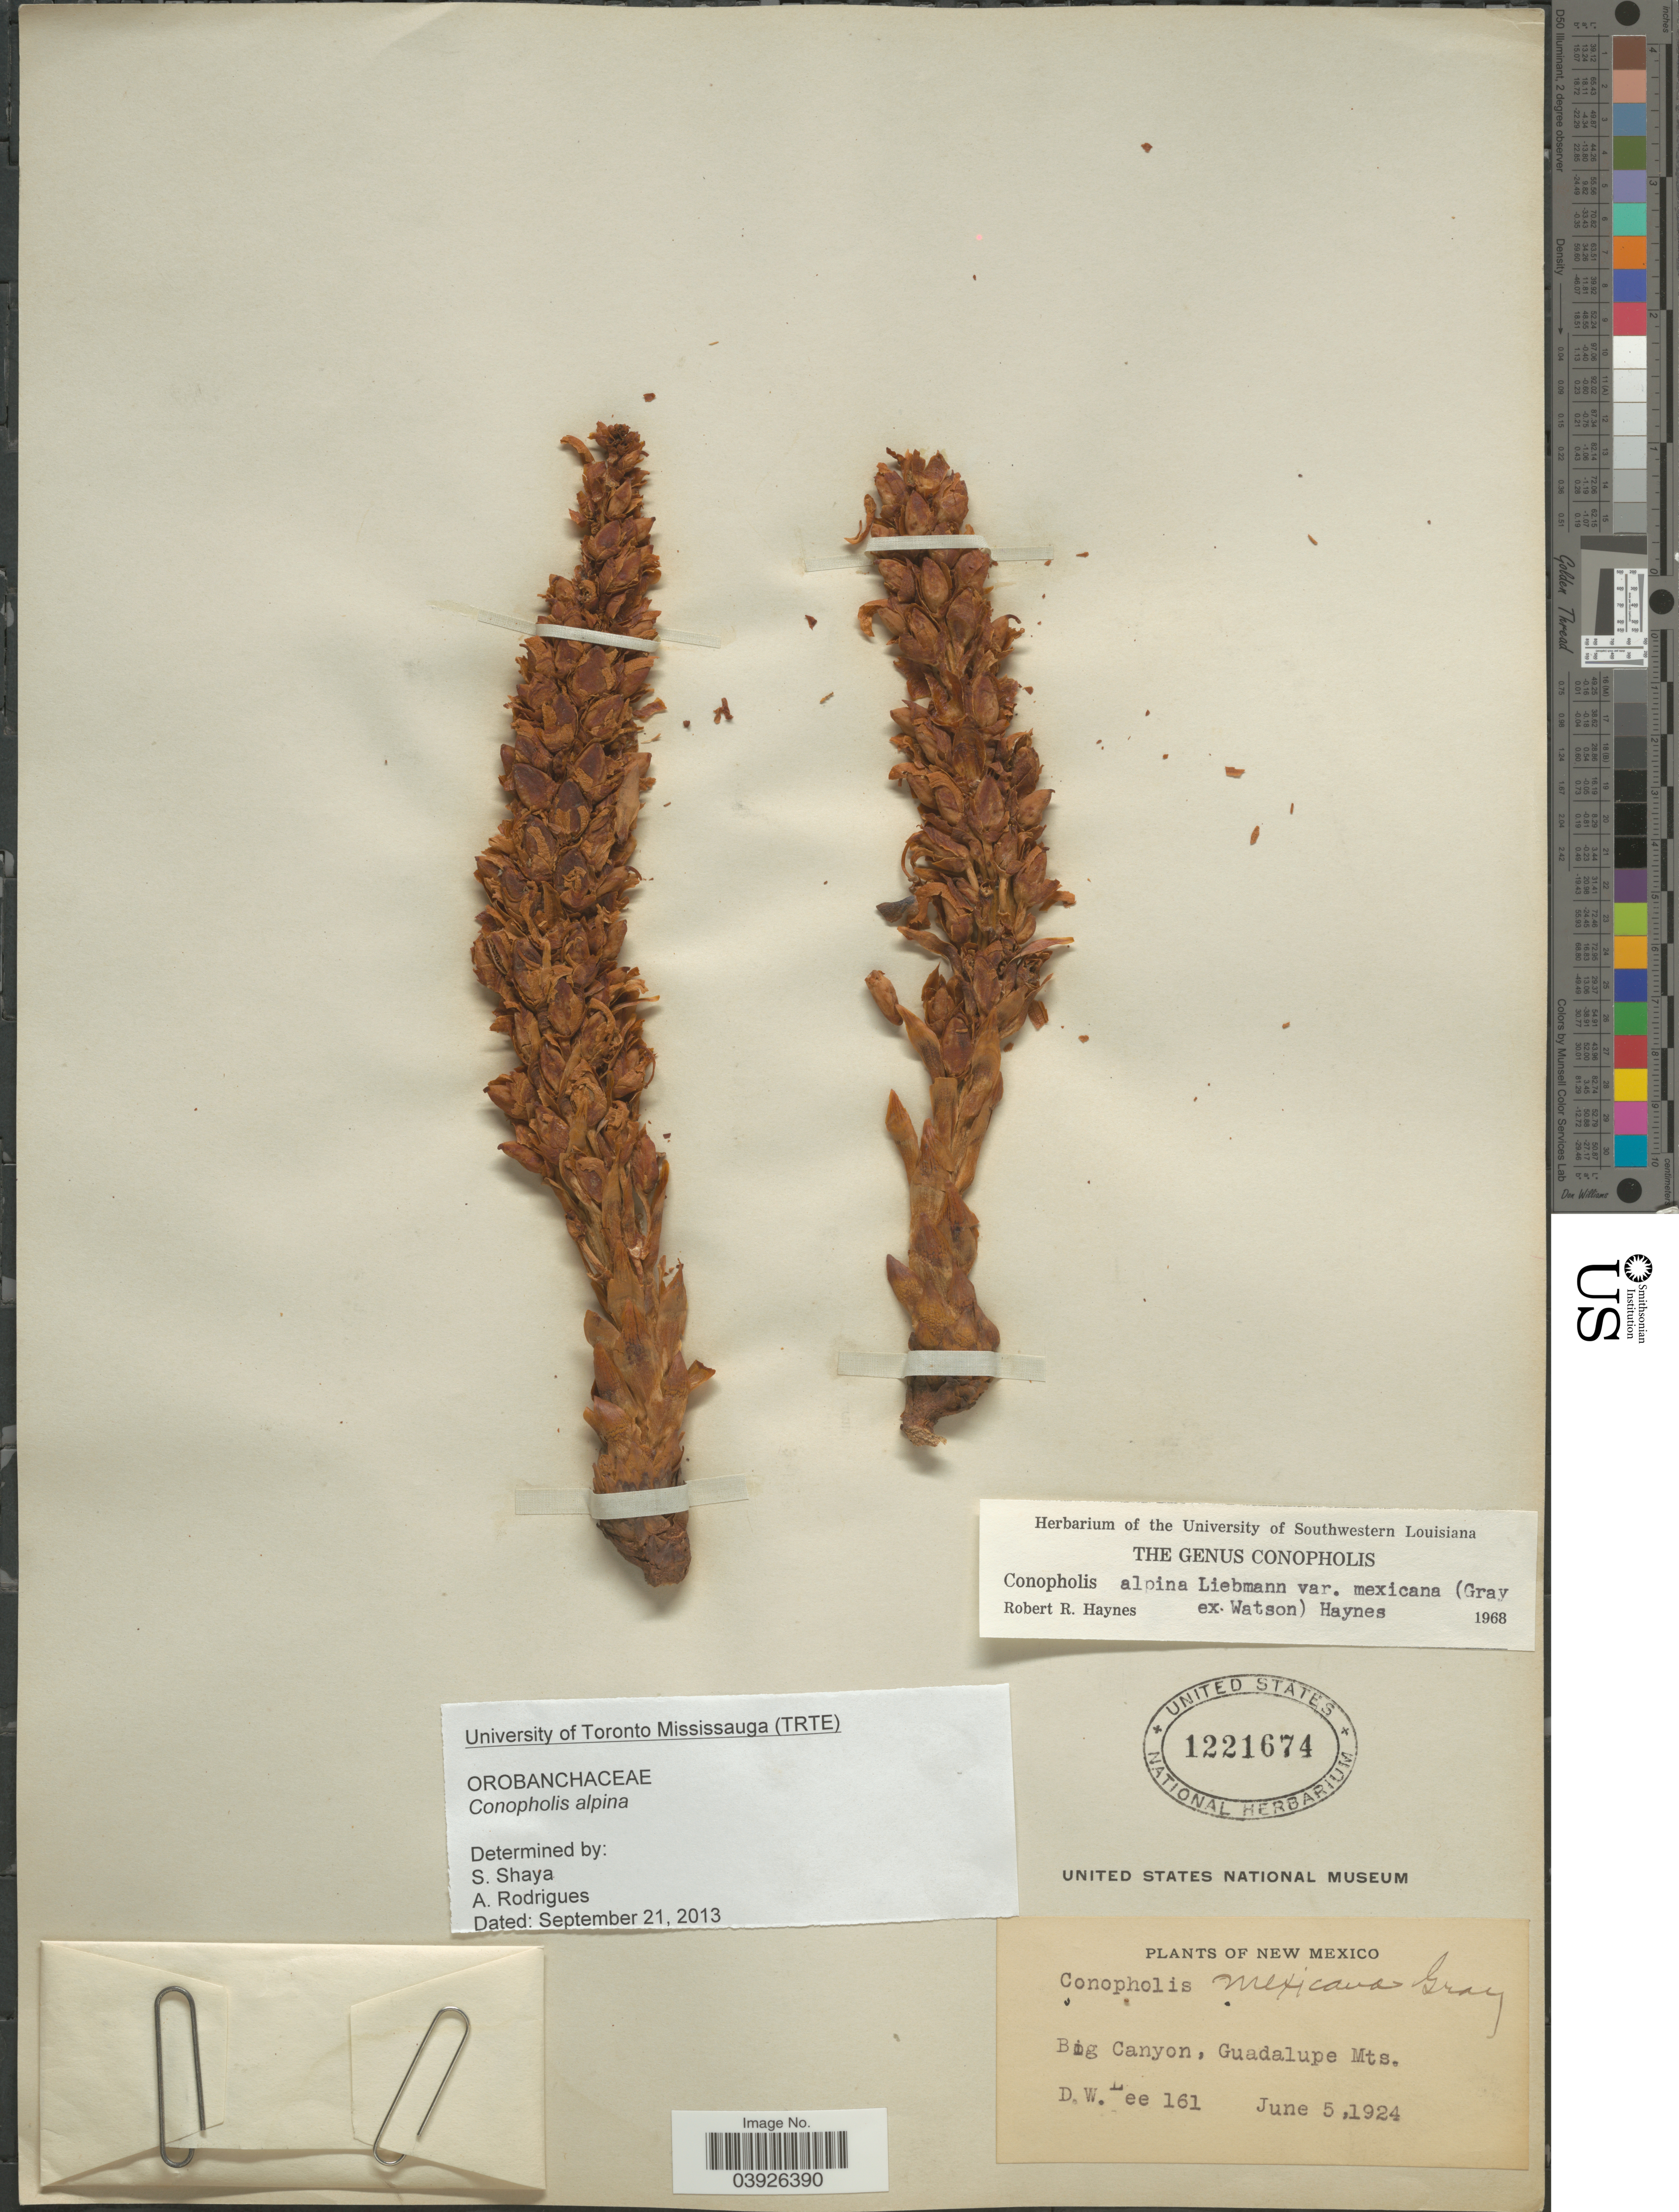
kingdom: Plantae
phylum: Tracheophyta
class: Magnoliopsida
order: Lamiales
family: Orobanchaceae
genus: Conopholis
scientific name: Conopholis alpina var. mexicana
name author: (A. Gray ex S. Watson) R.R. Haynes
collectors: D. Lee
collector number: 161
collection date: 1924-06-05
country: United States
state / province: New Mexico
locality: Big Canyon, Guadalupe Mts.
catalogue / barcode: US 1221674